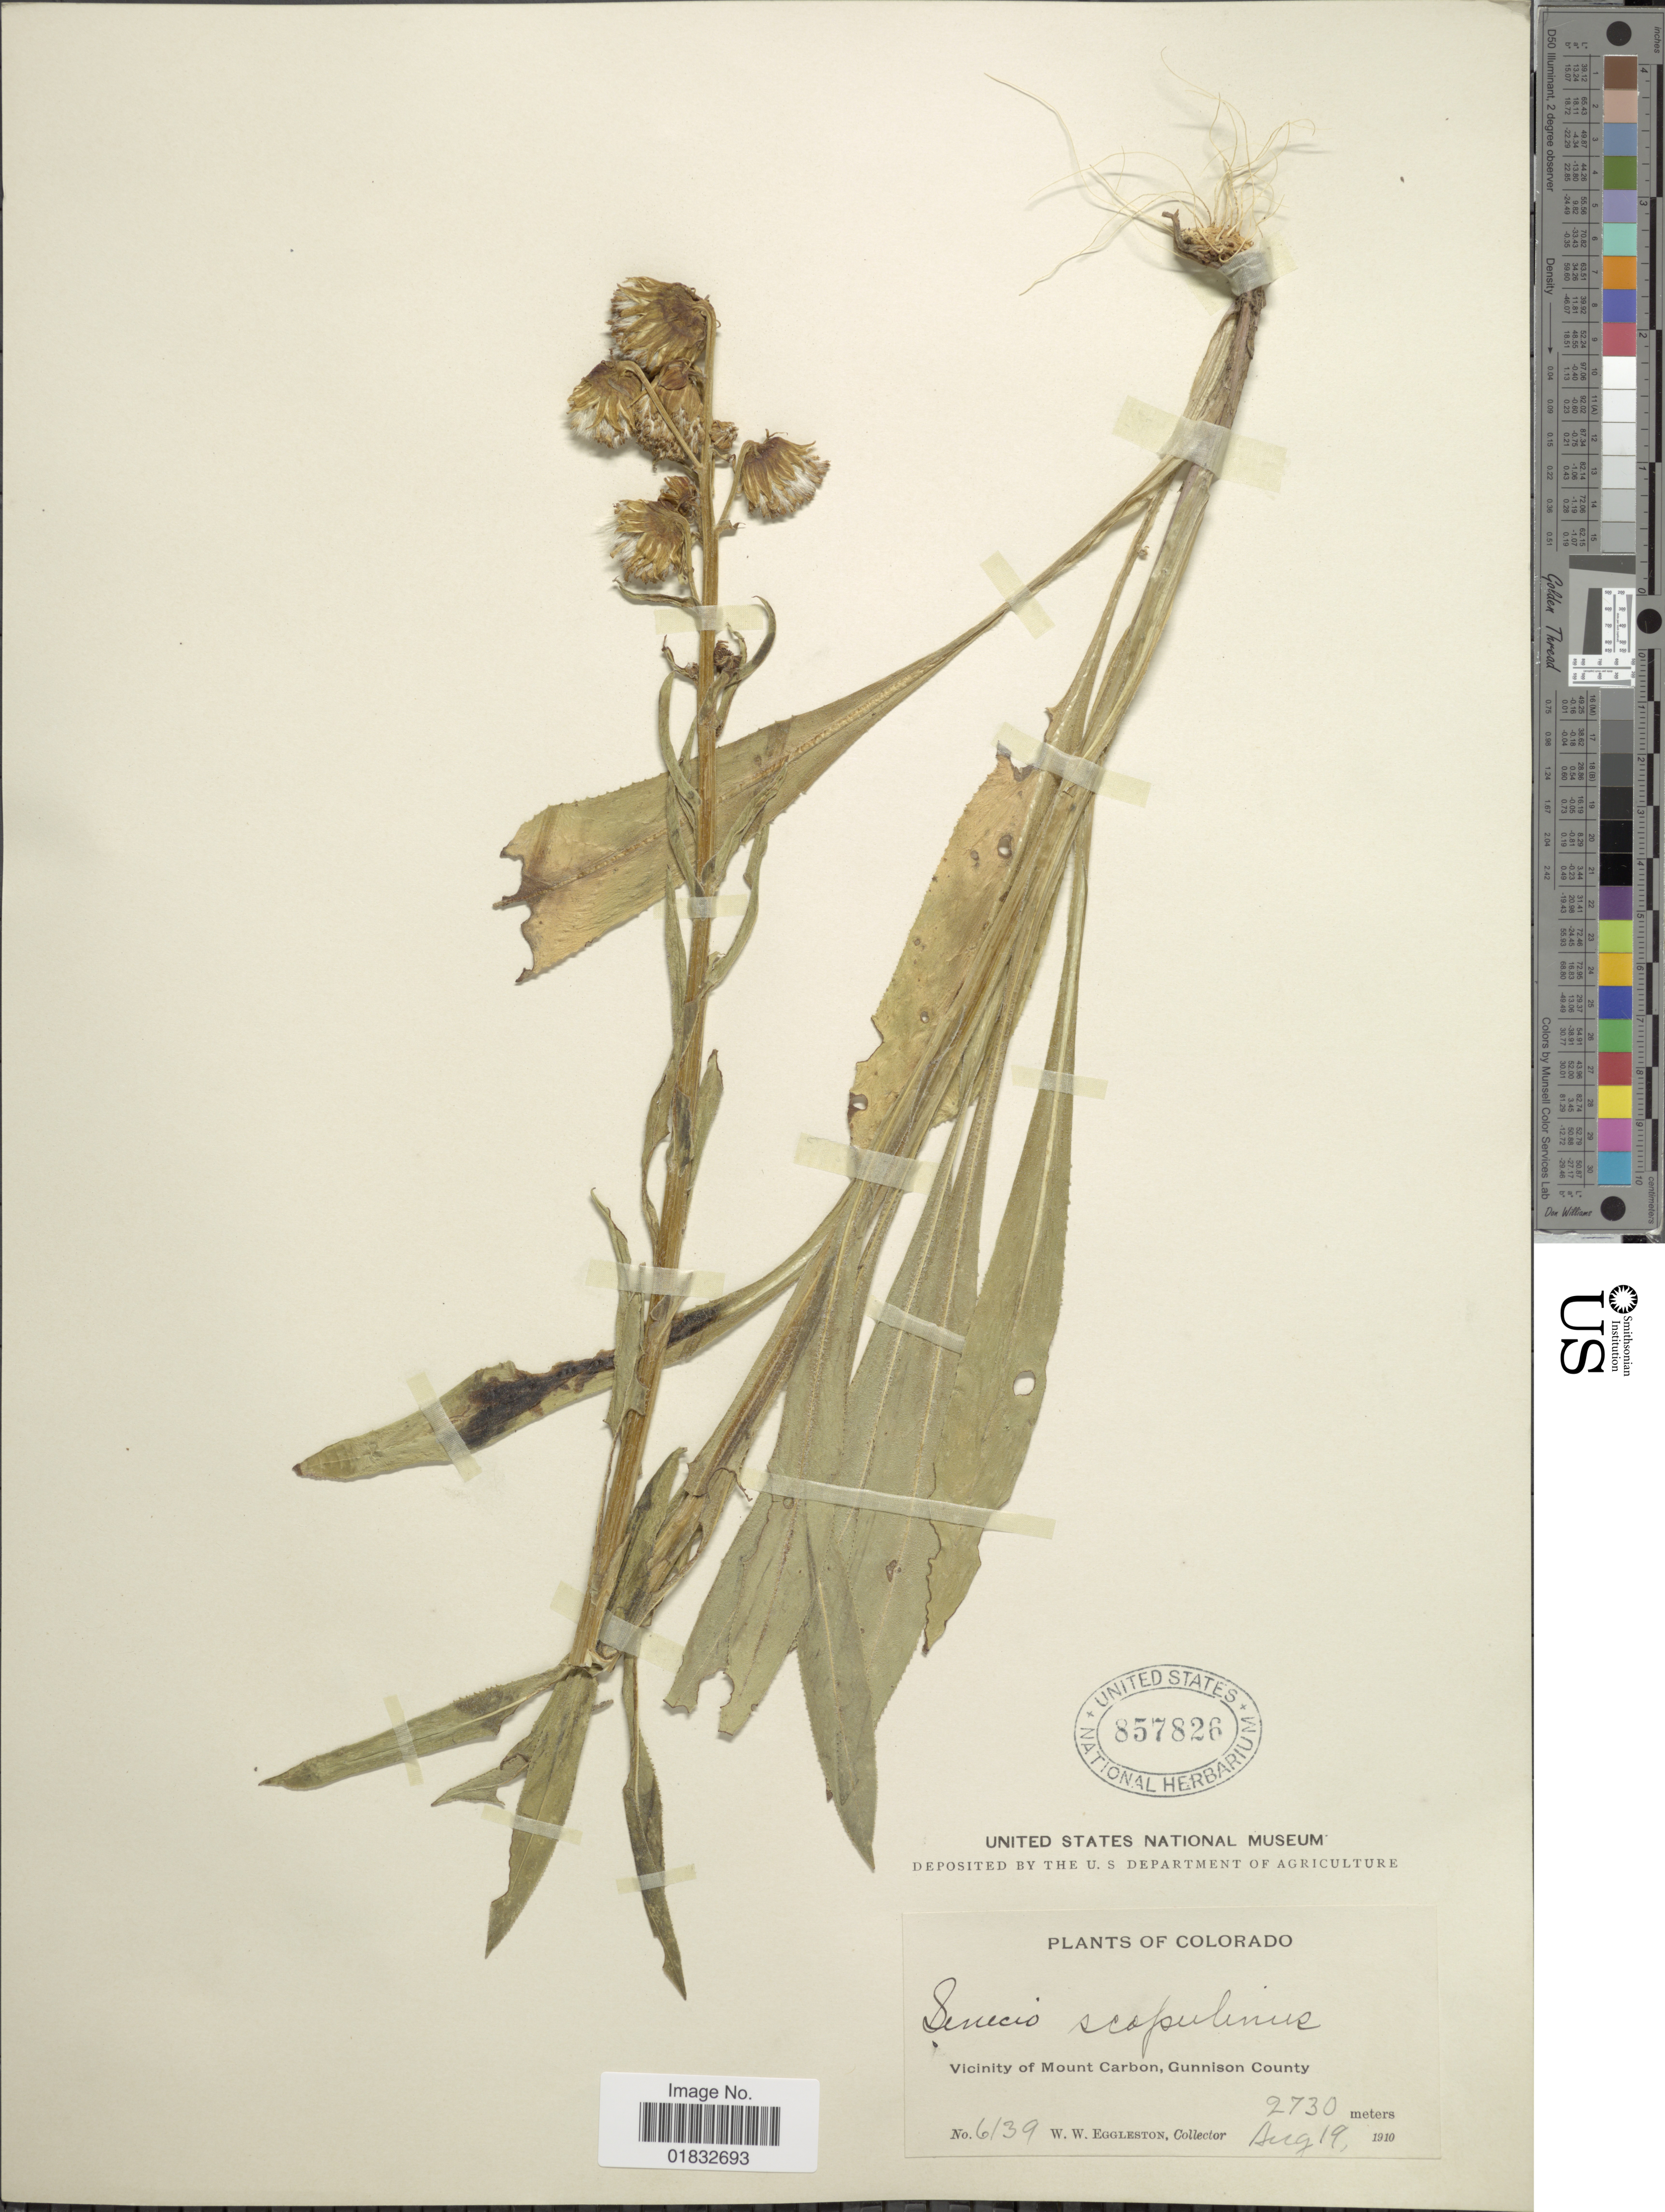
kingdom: Plantae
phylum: Tracheophyta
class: Magnoliopsida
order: Asterales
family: Asteraceae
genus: Senecio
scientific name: Senecio bigelovii var. hallii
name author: A. Gray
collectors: W. W. Eggleston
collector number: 6139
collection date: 1910-08-19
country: United States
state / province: Colorado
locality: Vicinity of Mount Carbon, Gunnison County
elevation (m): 2730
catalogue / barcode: US 857826